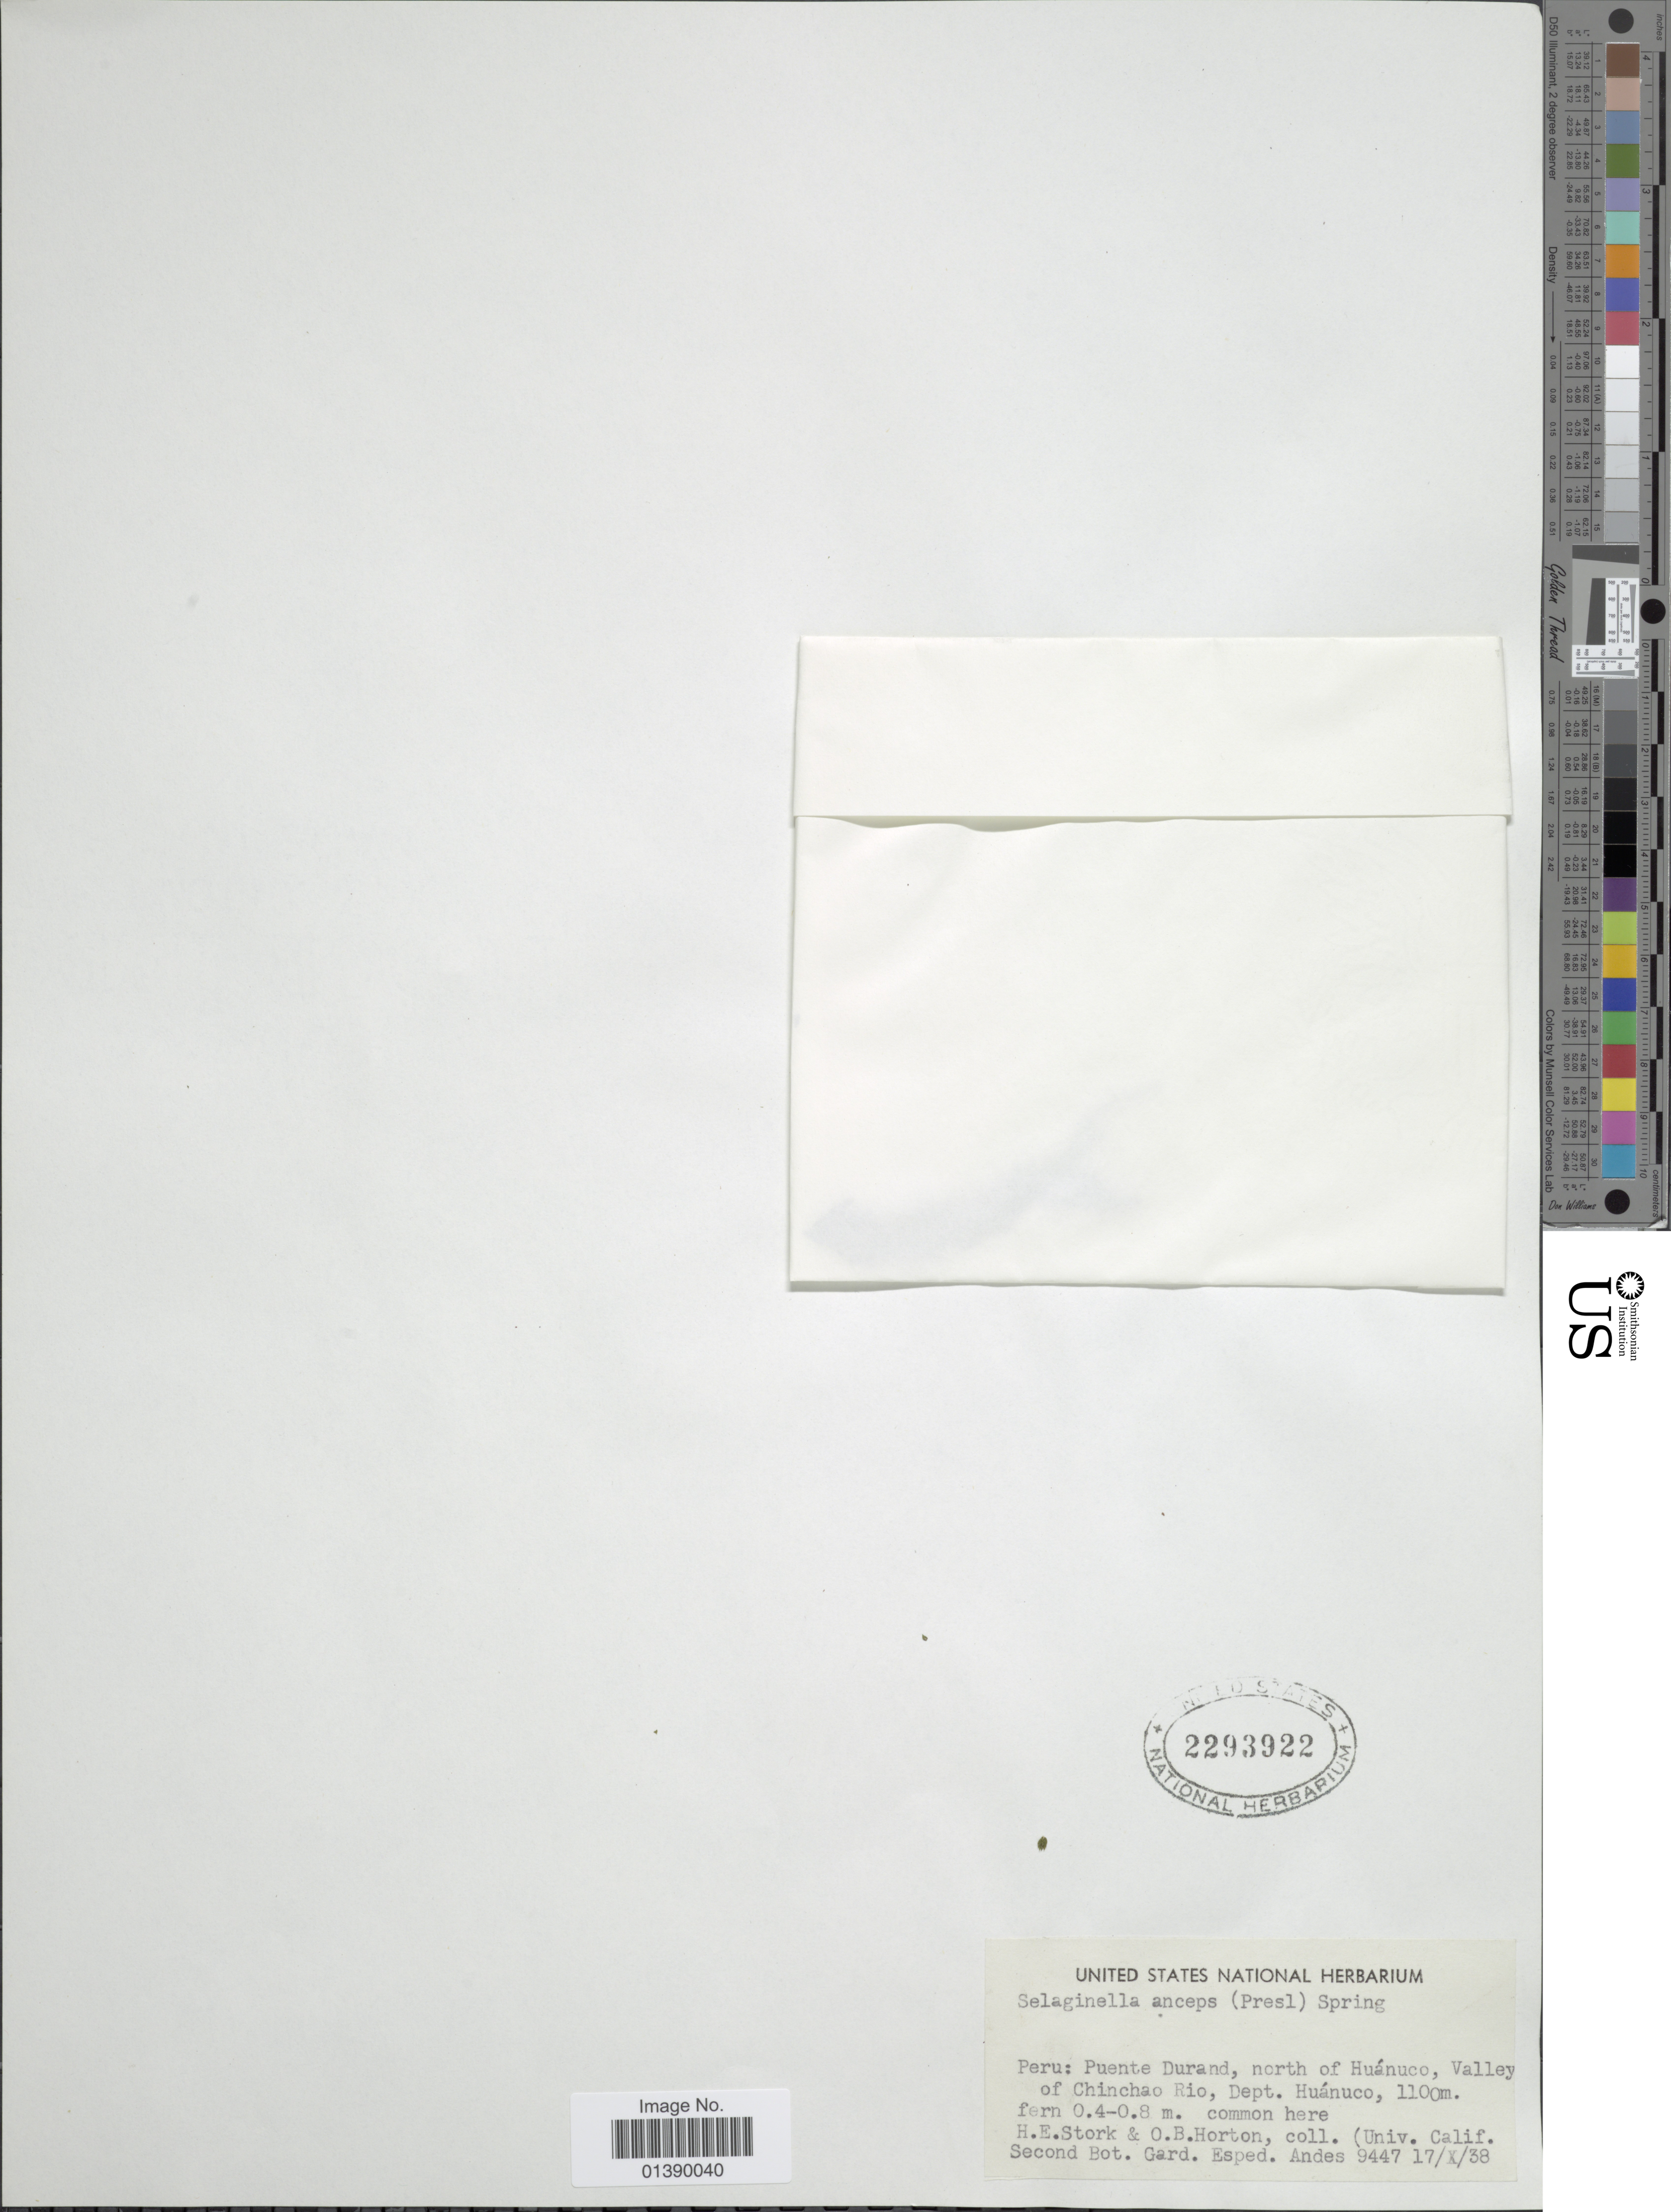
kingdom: Plantae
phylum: Tracheophyta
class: Lycopodiopsida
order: Selaginellales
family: Selaginellaceae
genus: Selaginella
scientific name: Selaginella anceps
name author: (C. Presl)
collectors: H. E. Stork & O. B. Horton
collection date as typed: Transcribed d/m/y: 17/10/38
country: Peru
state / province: Huánuco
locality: Puente Durand, north of Huánuco, Valley of Chinchao Rio Dept Huánuco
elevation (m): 1100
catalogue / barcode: US 2293922